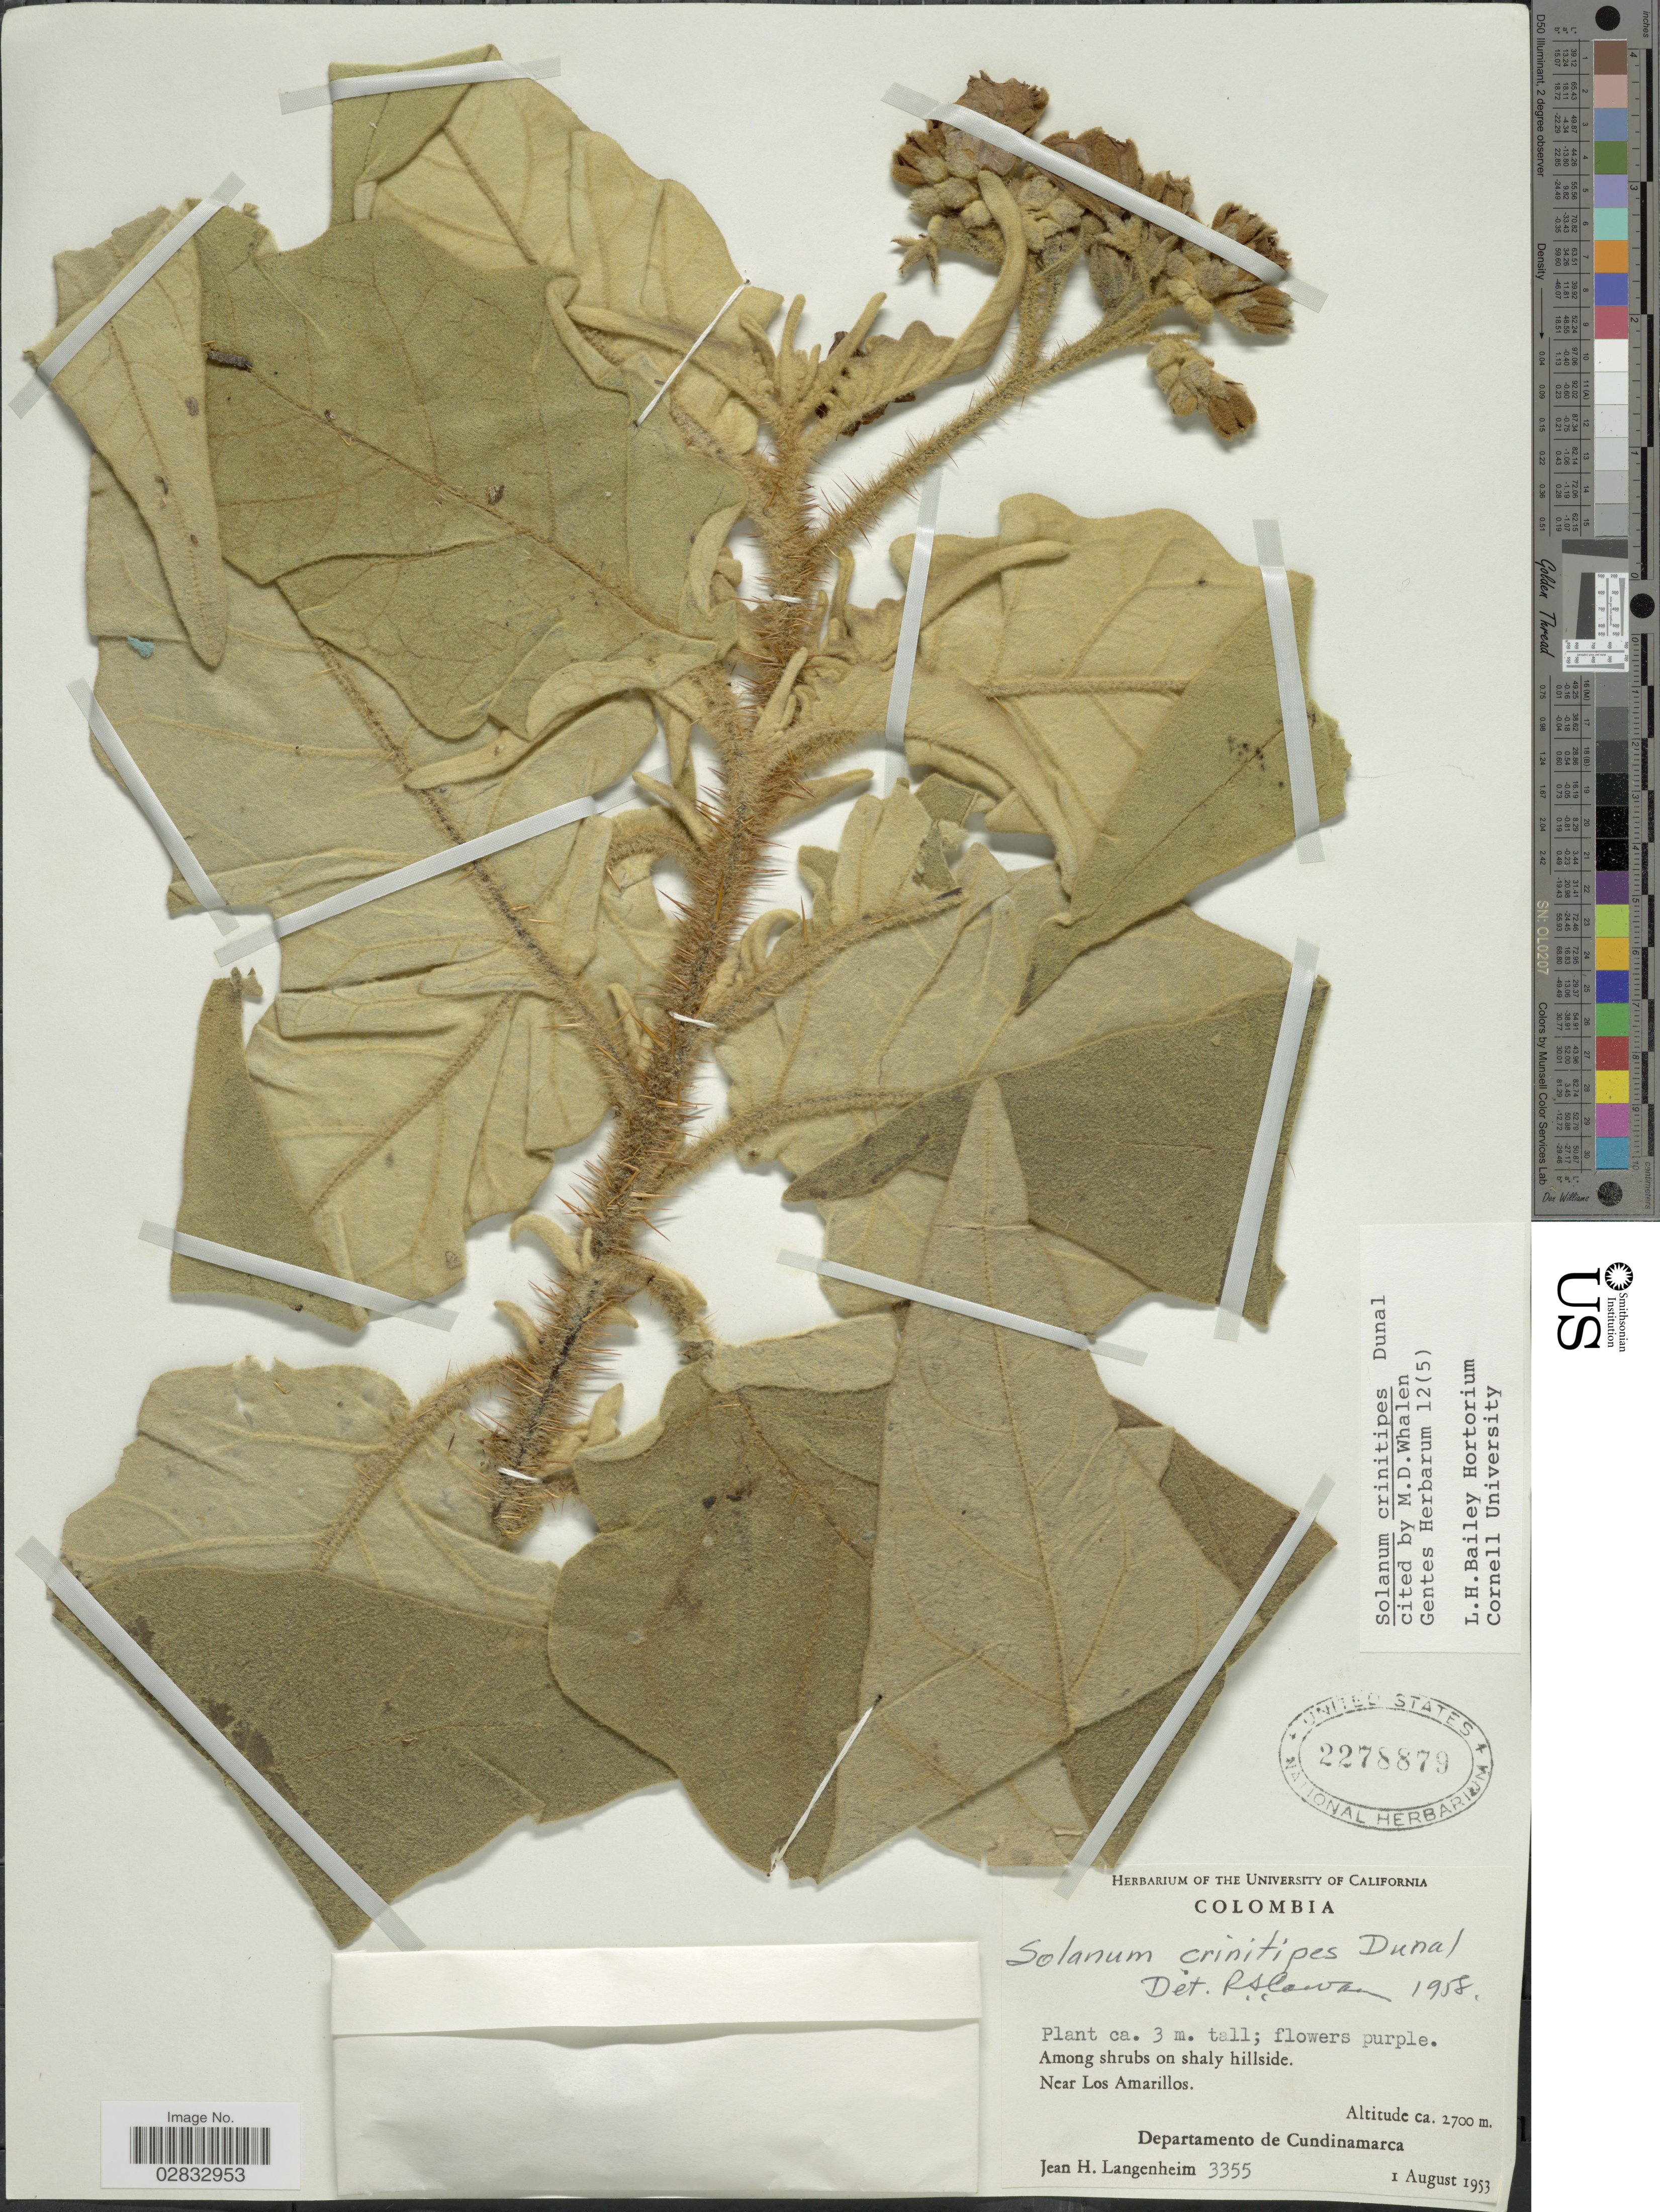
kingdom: Plantae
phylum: Tracheophyta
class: Magnoliopsida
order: Solanales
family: Solanaceae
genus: Solanum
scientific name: Solanum crinitipes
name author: Dunal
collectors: J. H. Langenheim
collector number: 3355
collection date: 1953-08-01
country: Colombia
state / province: Cundinamarca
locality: Among shrubs on shaly hillside. Near Los Amarillos. Departamento de Cundinamarca.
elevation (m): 2700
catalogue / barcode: US 2278879